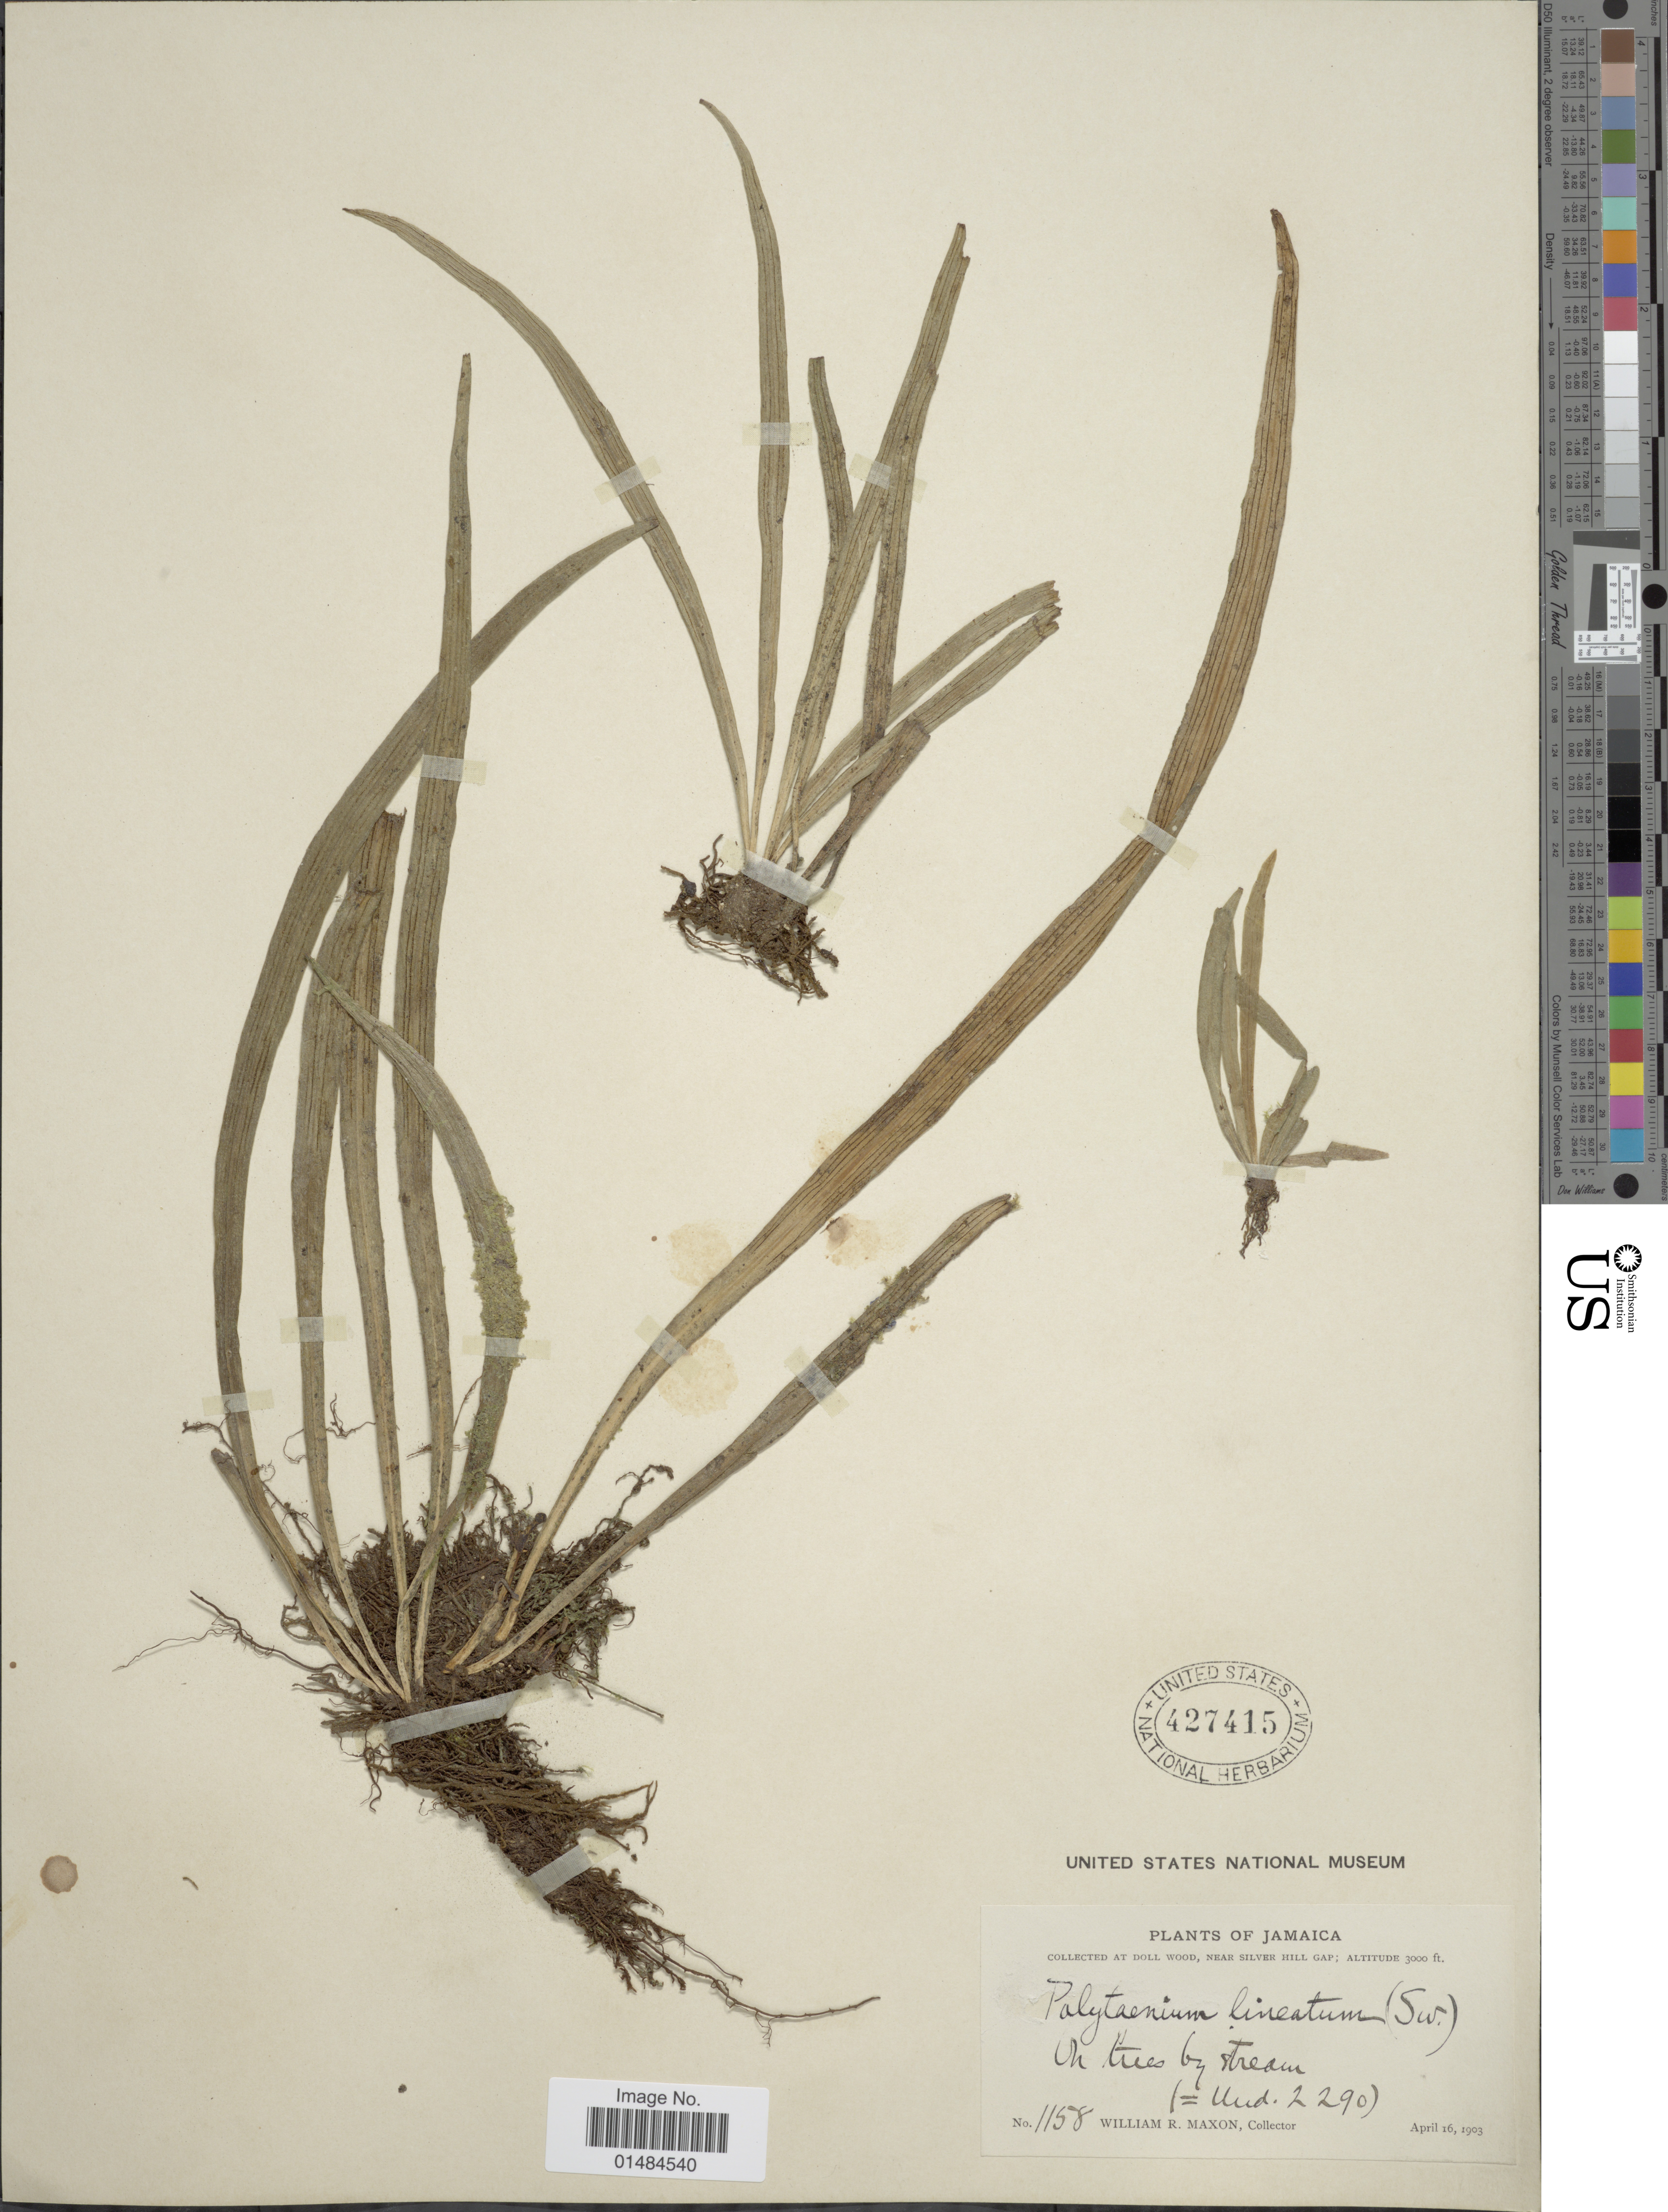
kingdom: Plantae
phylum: Tracheophyta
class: Polypodiopsida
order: Polypodiales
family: Pteridaceae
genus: Polytaenium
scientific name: Polytaenium lineatum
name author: (Sw.) J. Sm.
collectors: W. R. Maxon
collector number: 1158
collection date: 1903-04-16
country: Jamaica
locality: Doll Wood, Near Silver Hill Gab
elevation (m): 914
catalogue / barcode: US 427415